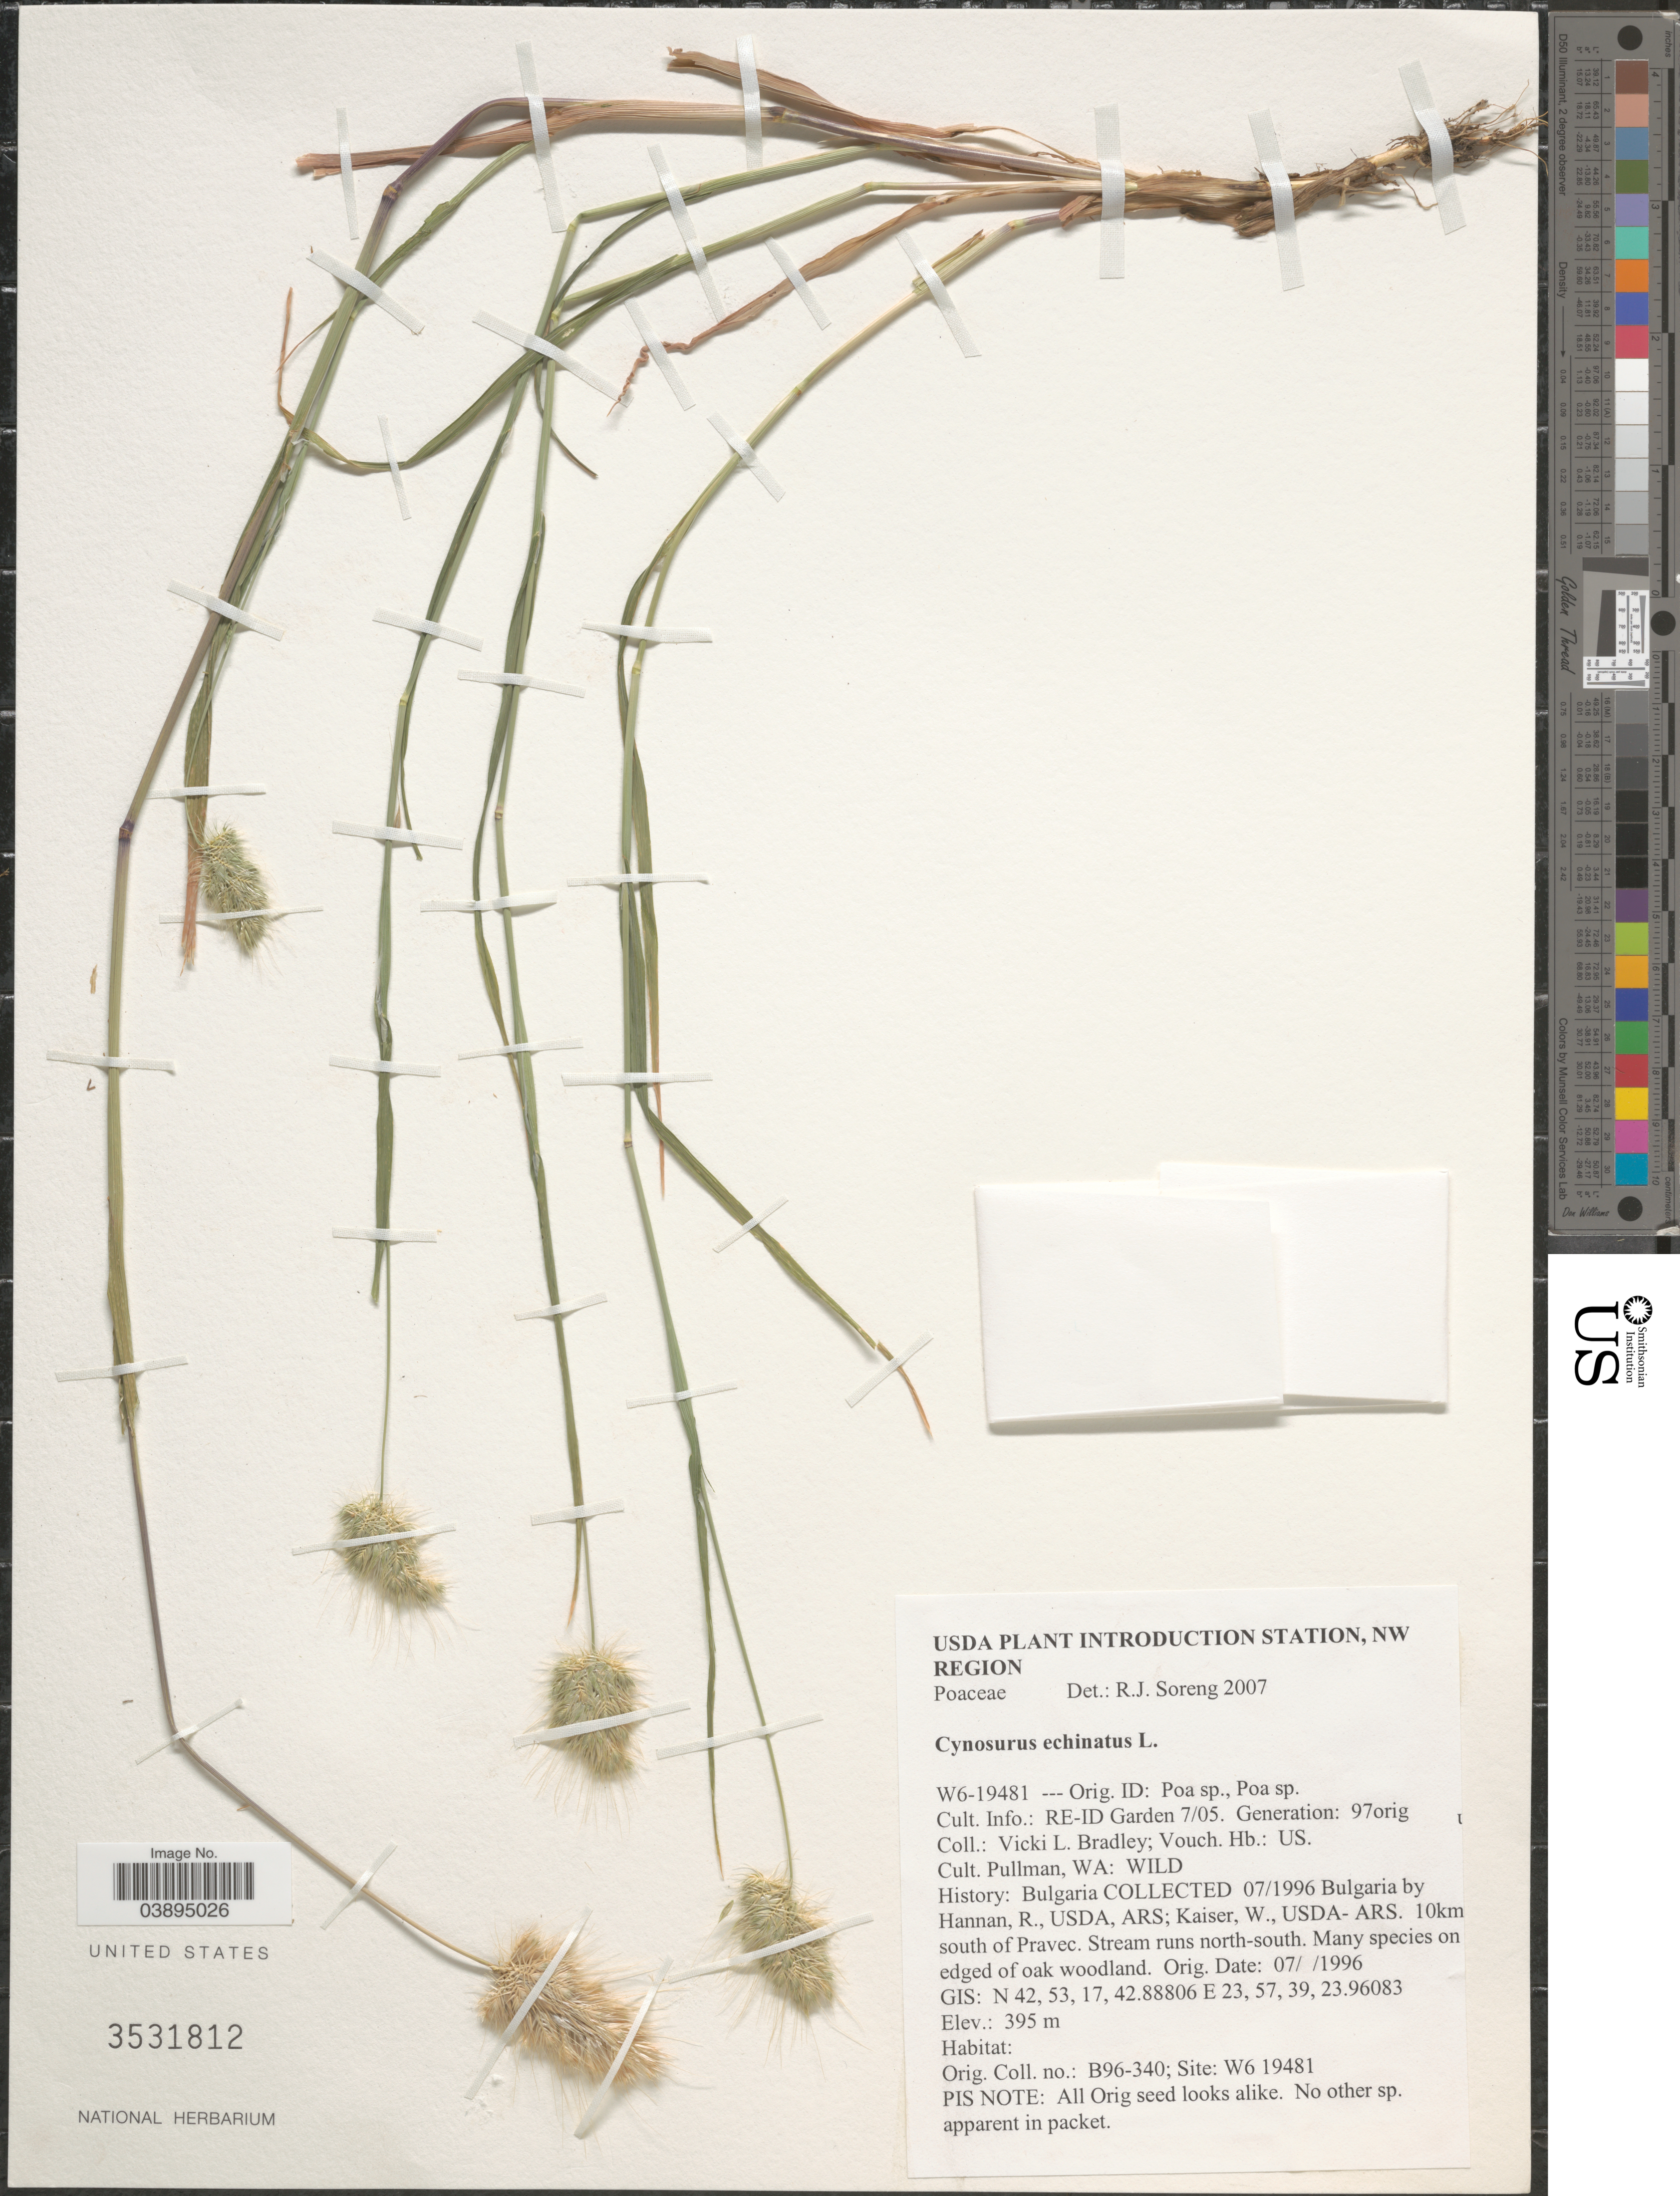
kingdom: Plantae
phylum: Tracheophyta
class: Liliopsida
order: Poales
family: Poaceae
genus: Cynosurus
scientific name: Cynosurus echinatus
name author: L.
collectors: V. Bradley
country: United States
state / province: Washington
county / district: Whitman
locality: Pullman.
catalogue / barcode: US 3531812